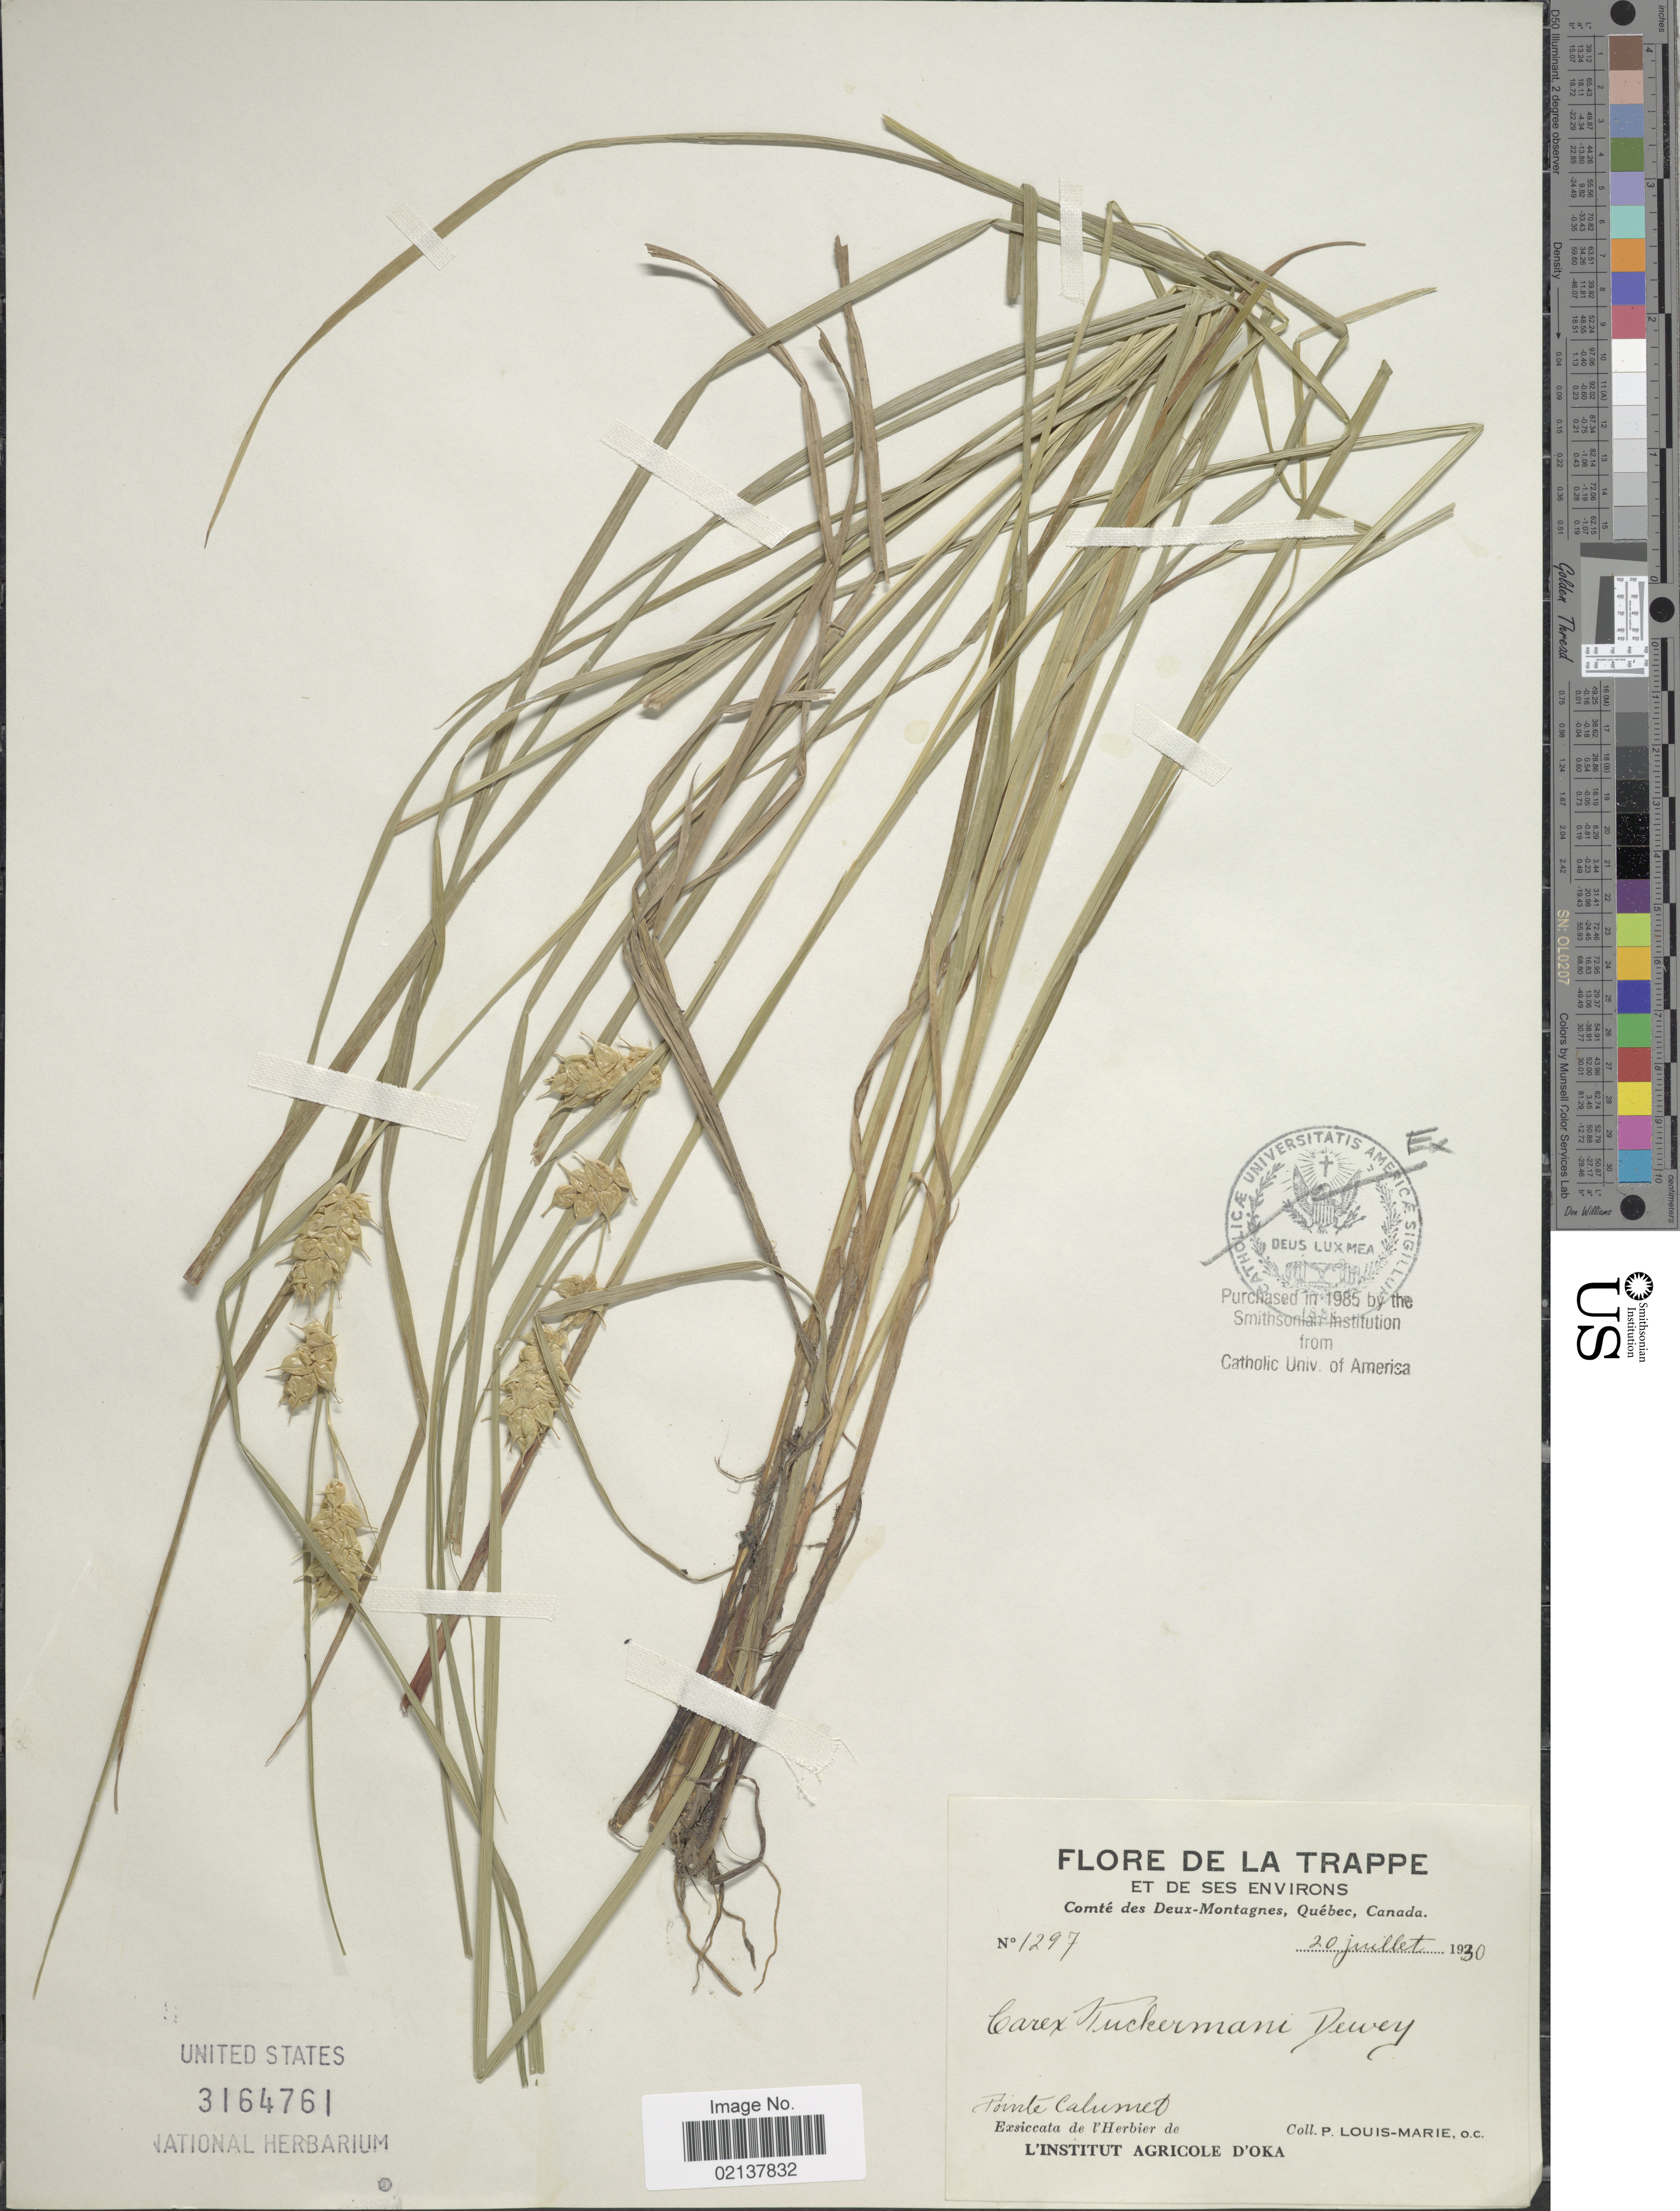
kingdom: Plantae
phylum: Tracheophyta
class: Liliopsida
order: Poales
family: Cyperaceae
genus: Carex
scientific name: Carex tuckermanii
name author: Boott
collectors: L.-M. LaLonde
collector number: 1297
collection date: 1930-07-20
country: Canada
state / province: Quebec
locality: De La Trappe et De Ses Environs, Comté des Deux-Montagnes, Pointe Calumet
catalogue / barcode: US 3164761